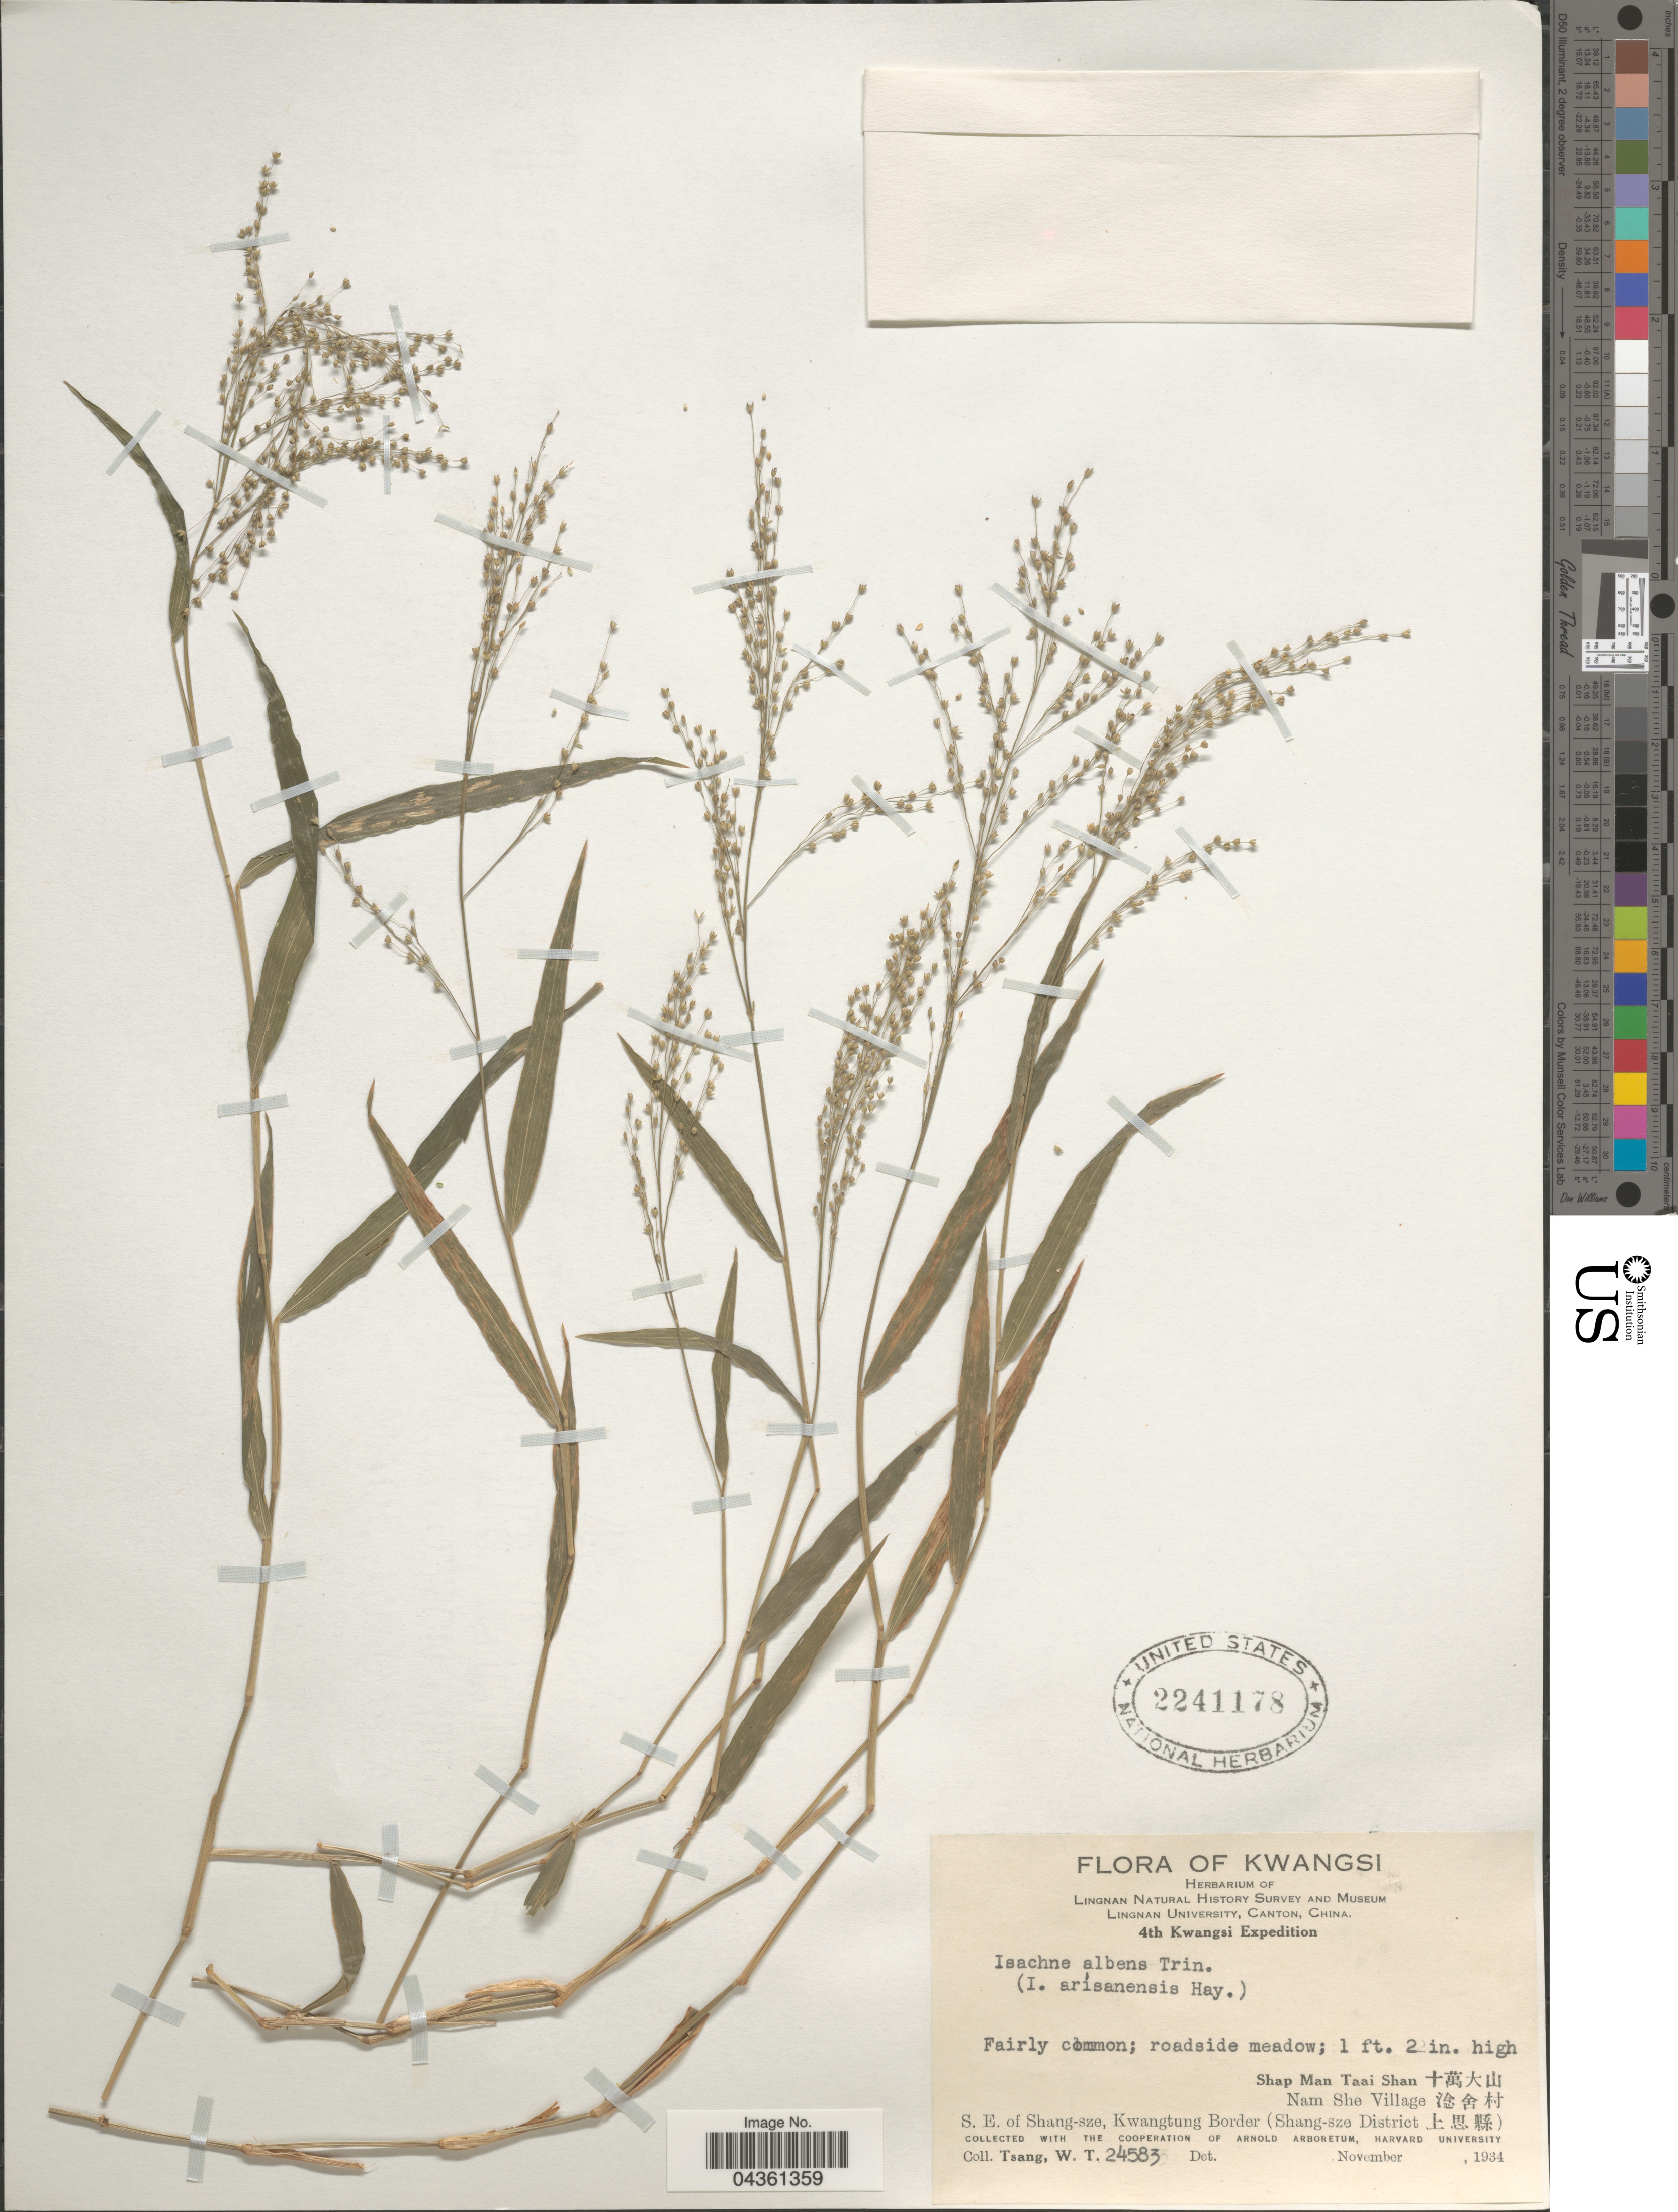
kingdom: Plantae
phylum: Tracheophyta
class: Liliopsida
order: Poales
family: Poaceae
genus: Isachne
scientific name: Isachne albens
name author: Trin.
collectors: W. T. Tsang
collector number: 24583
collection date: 1934-11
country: China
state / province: Guangxi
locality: Kwangsi. Lingnan Natural History Survey and Museum. 4th Kwangsi Expedition. Shap Man Taai Shan X. Nam She Village X. S. E. of Shang-sze, Kwangtung Border (Shang-sze District X).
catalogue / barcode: US 2241178